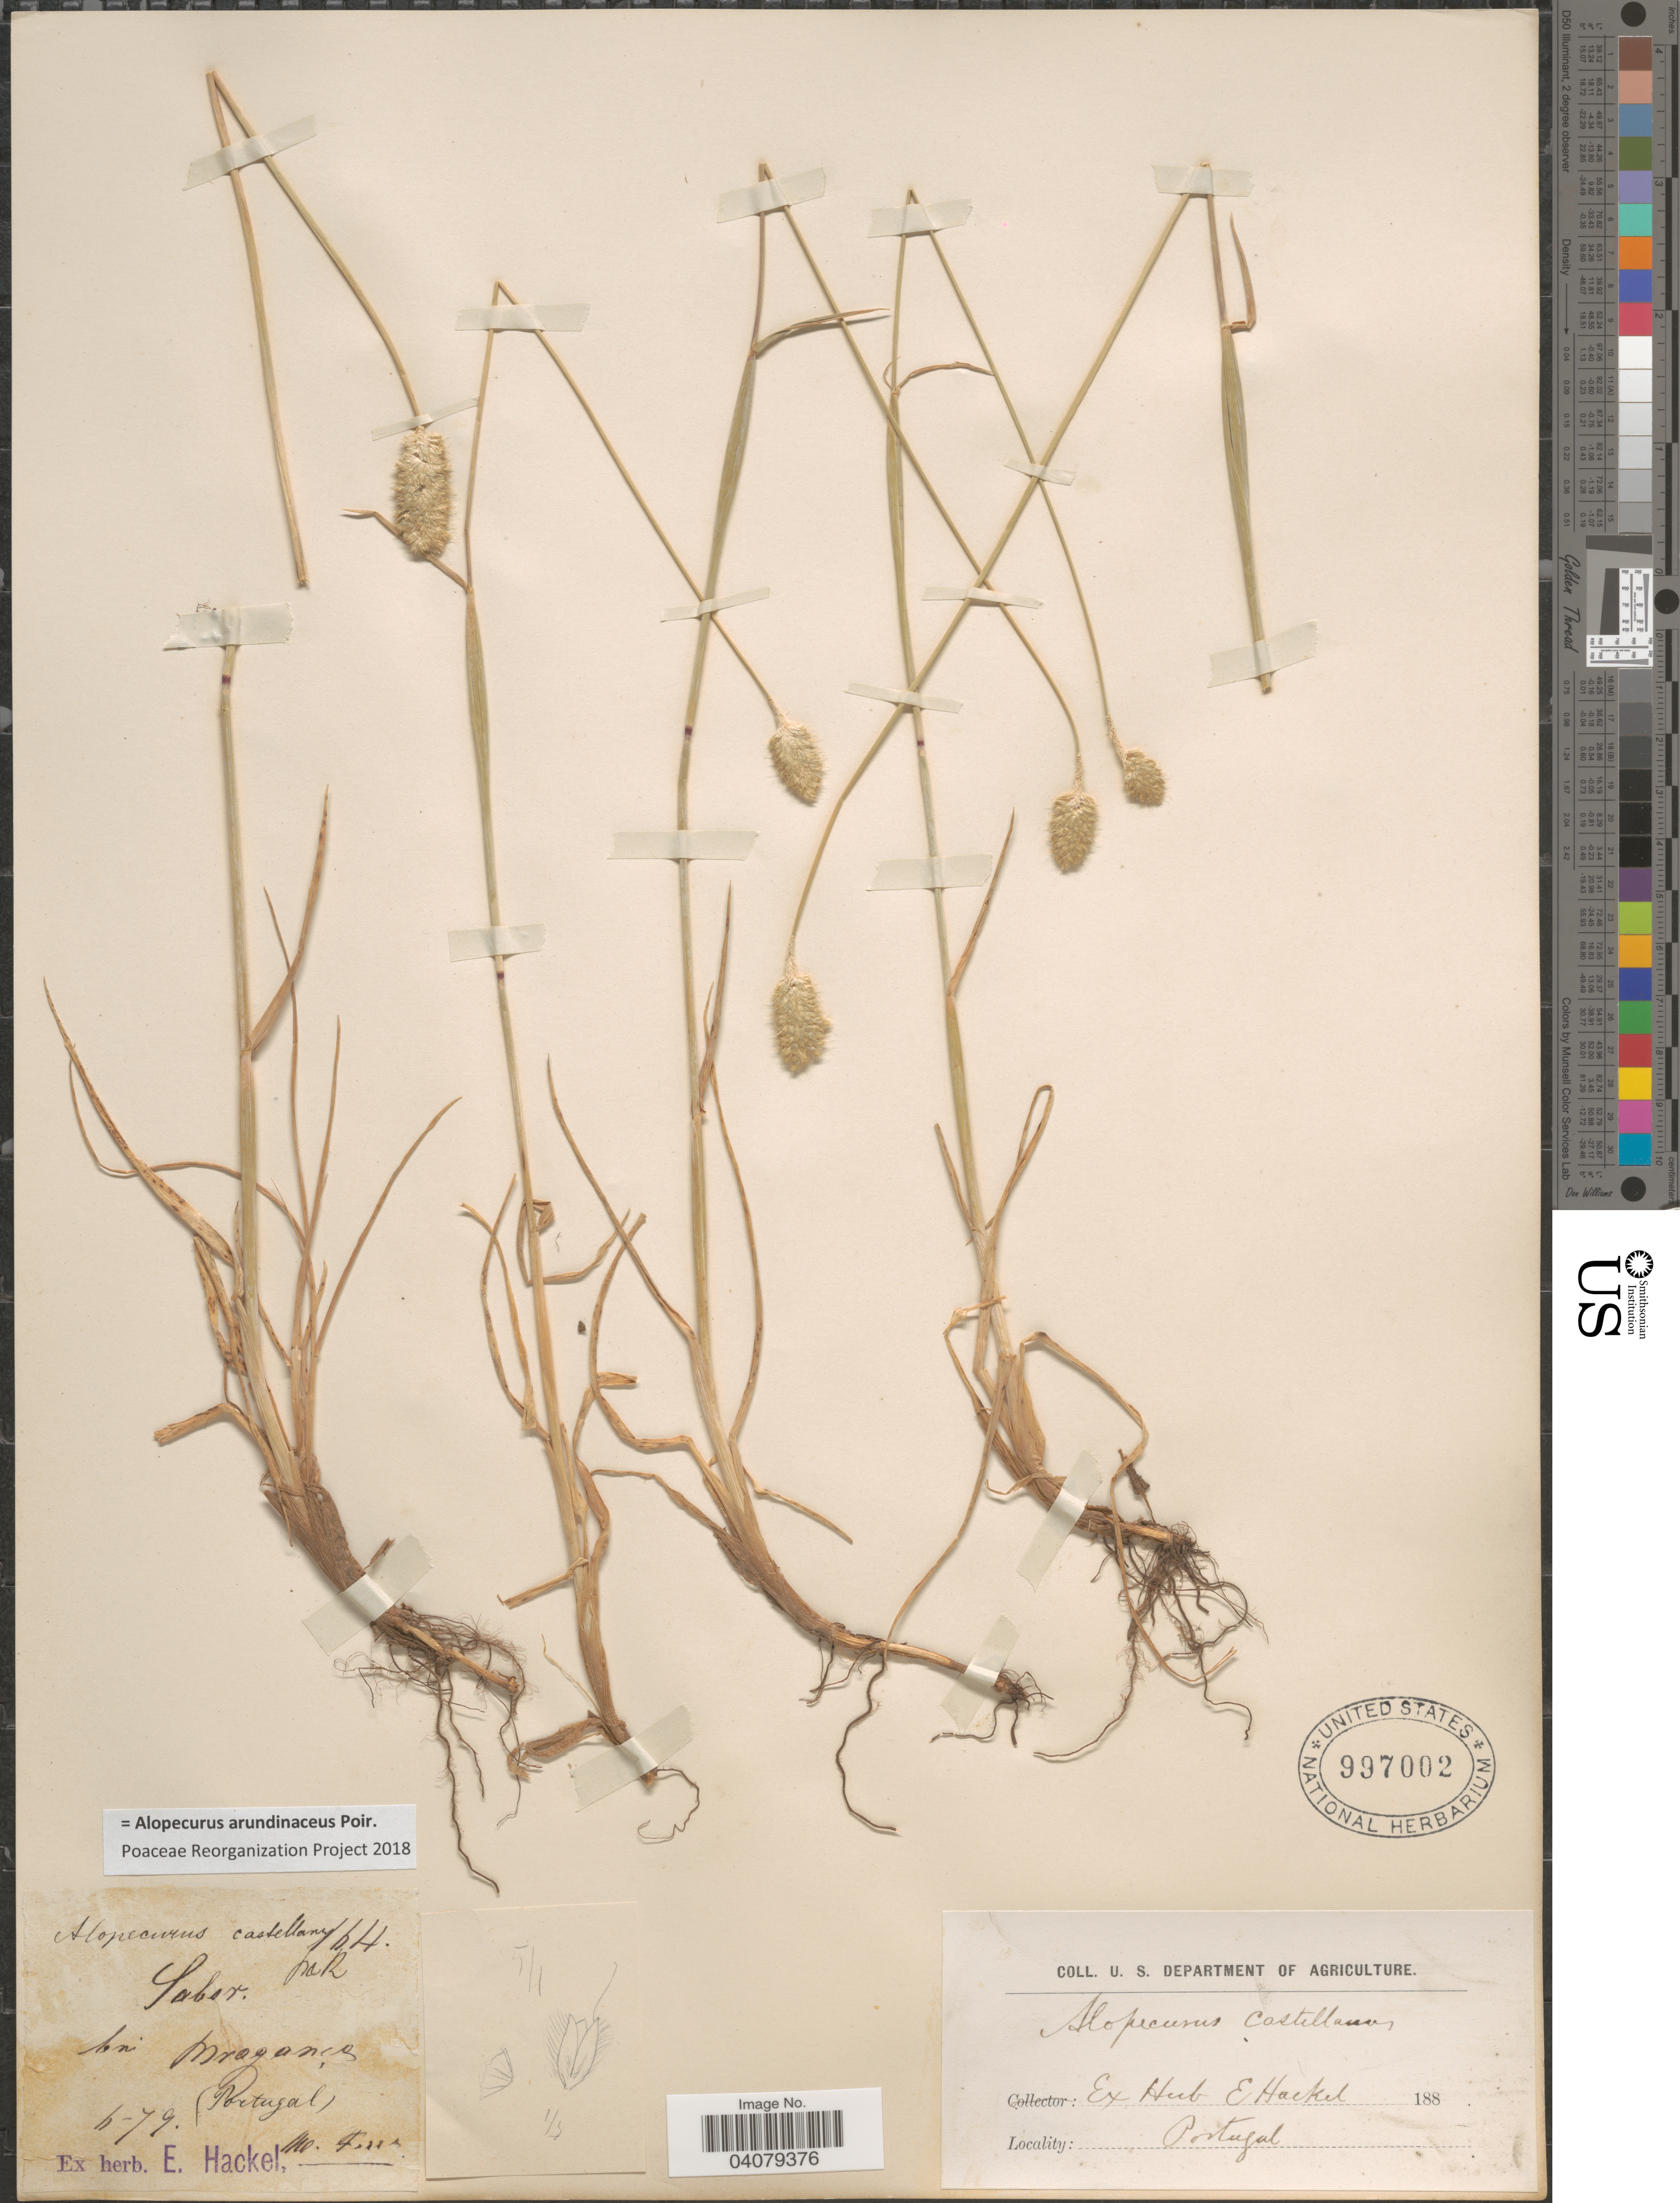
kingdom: Plantae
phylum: Tracheophyta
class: Liliopsida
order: Poales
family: Poaceae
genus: Alopecurus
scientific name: Alopecurus arundinaceus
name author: Poir.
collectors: H. Ferr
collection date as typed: Transcribed d/m/y: /6/79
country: Portugal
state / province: Braganca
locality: Sabar.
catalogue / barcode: US 997002